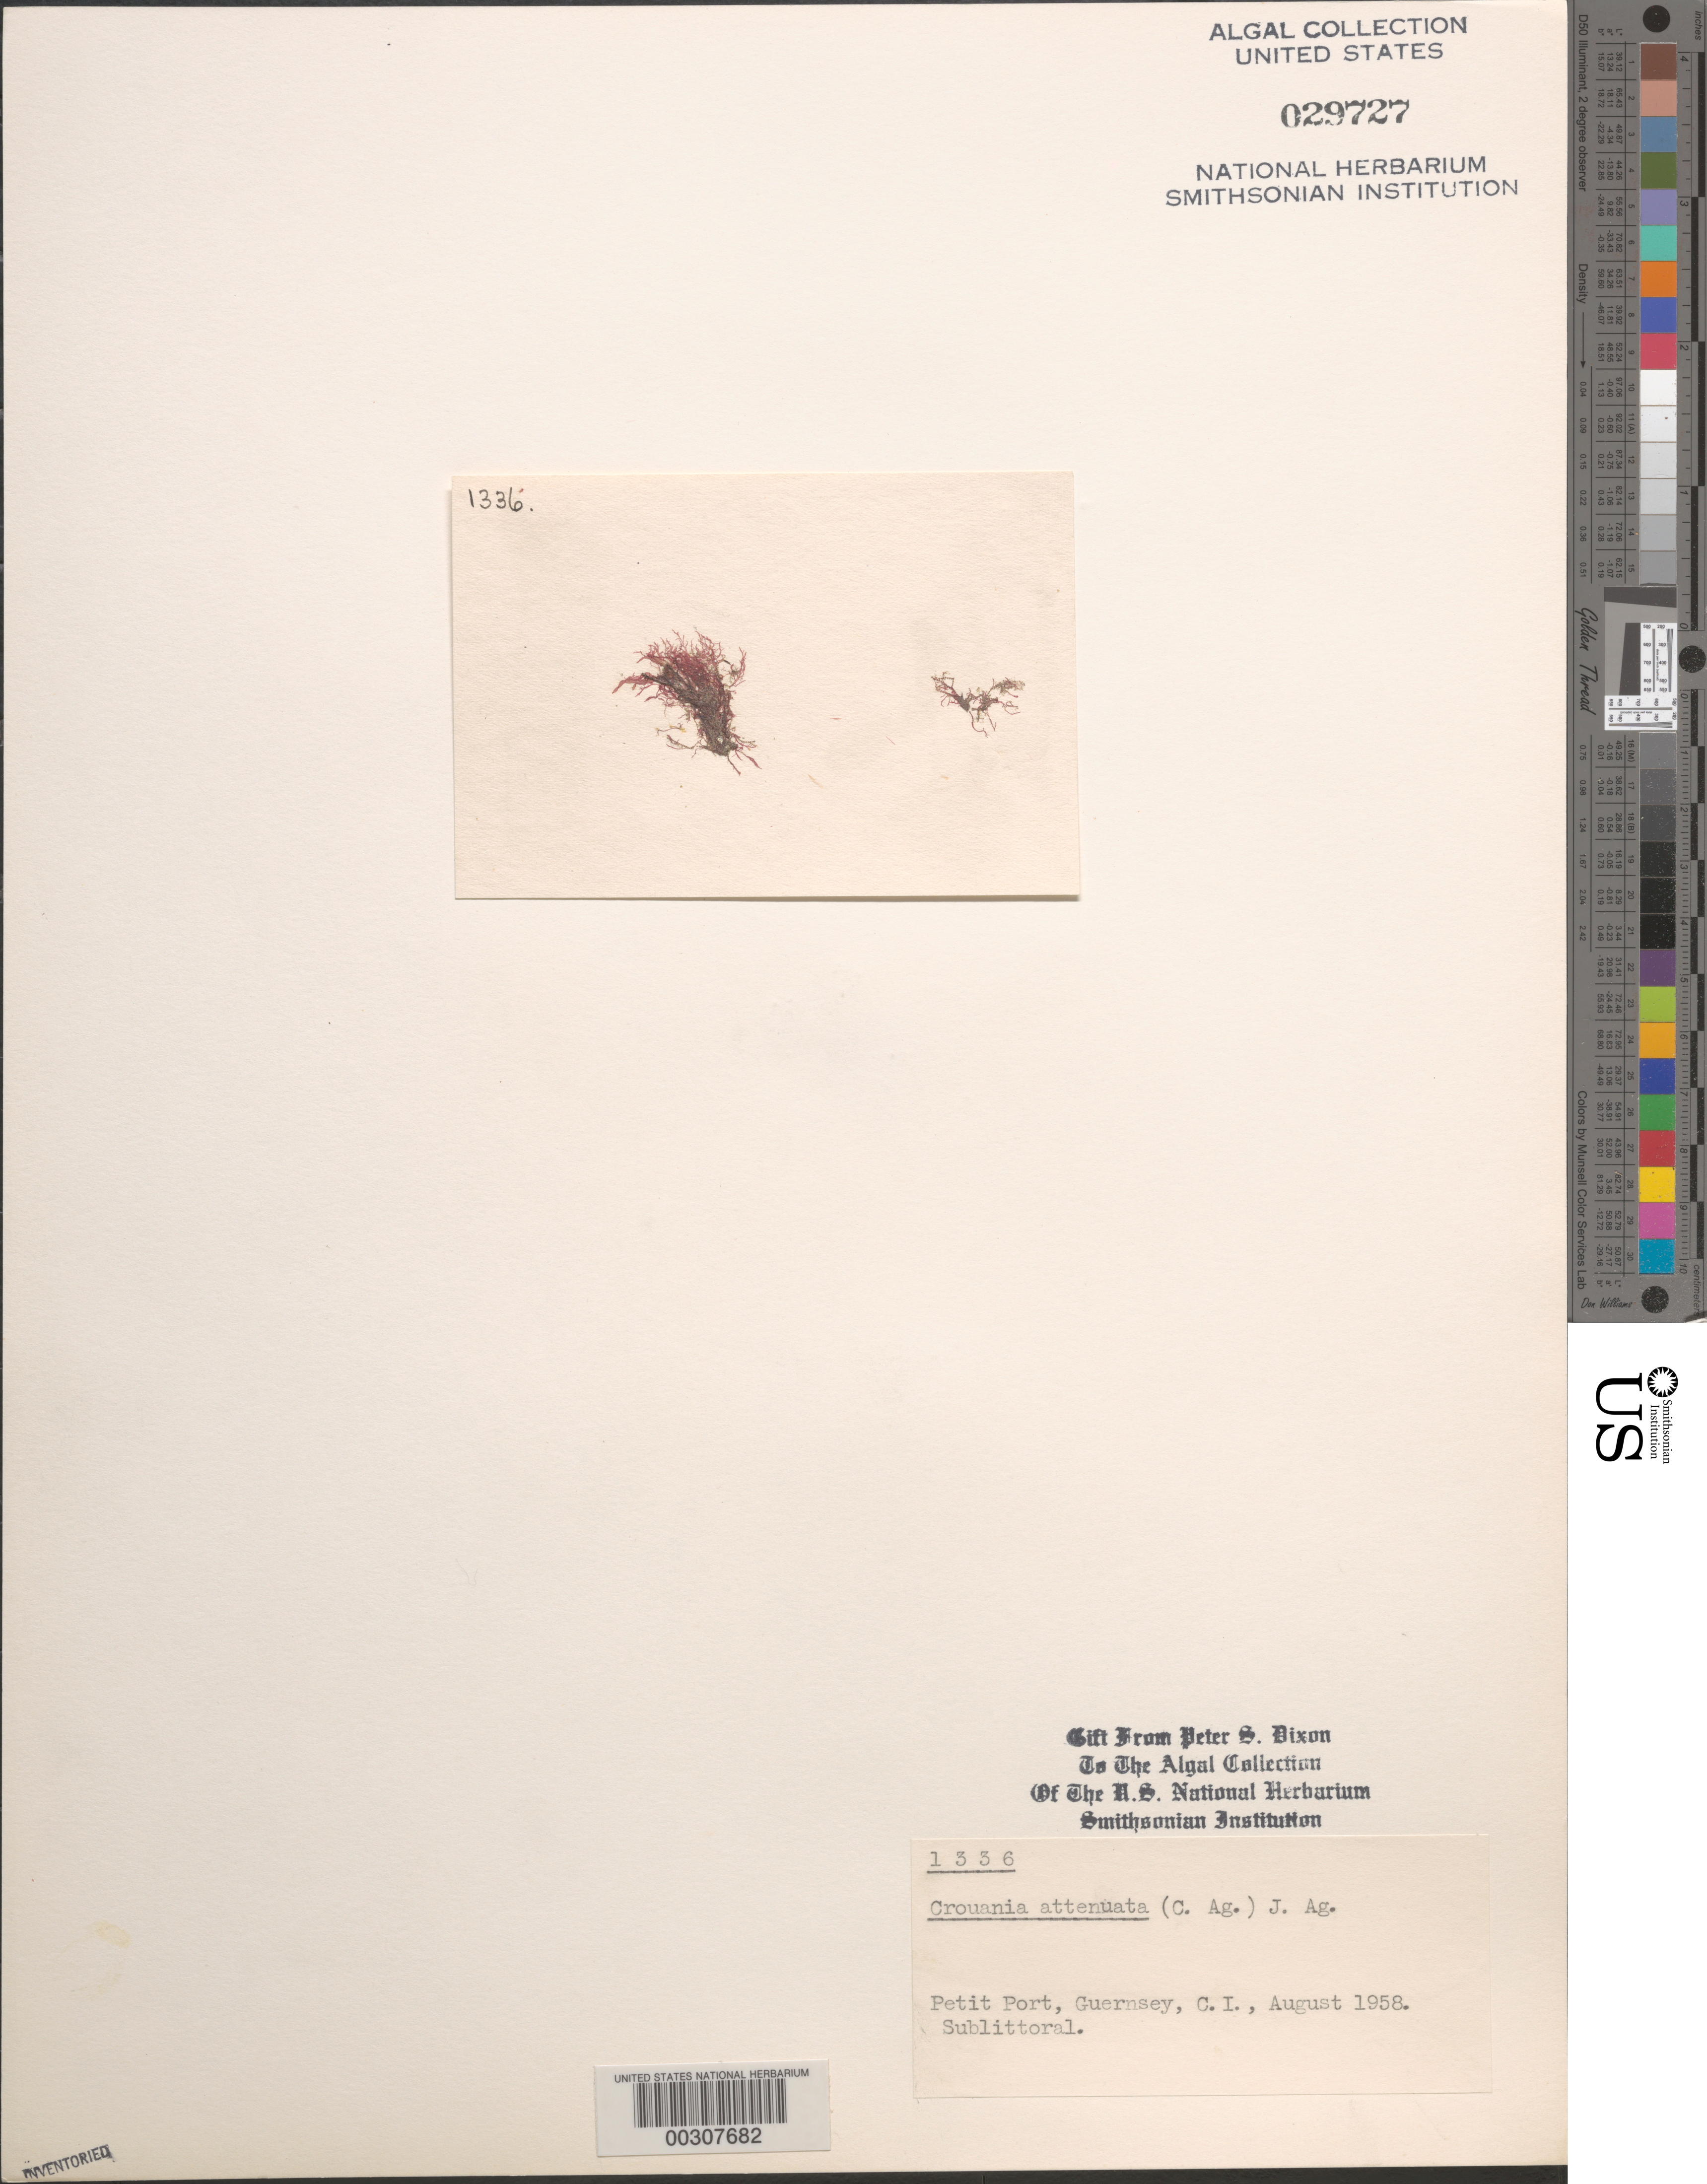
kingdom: Plantae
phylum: Rhodophyta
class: Florideophyceae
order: Ceramiales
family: Callithamniaceae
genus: Crouania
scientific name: Crouania attenuata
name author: (C. Agardh) J. Agardh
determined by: Dixon, P. S.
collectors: P. S. Dixon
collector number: PSD 1336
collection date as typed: Aug 1958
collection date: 1958-08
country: United Kingdom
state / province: England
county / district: Bailiwick of Guernsey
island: Guernsey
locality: Petit Port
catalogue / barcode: US 29727